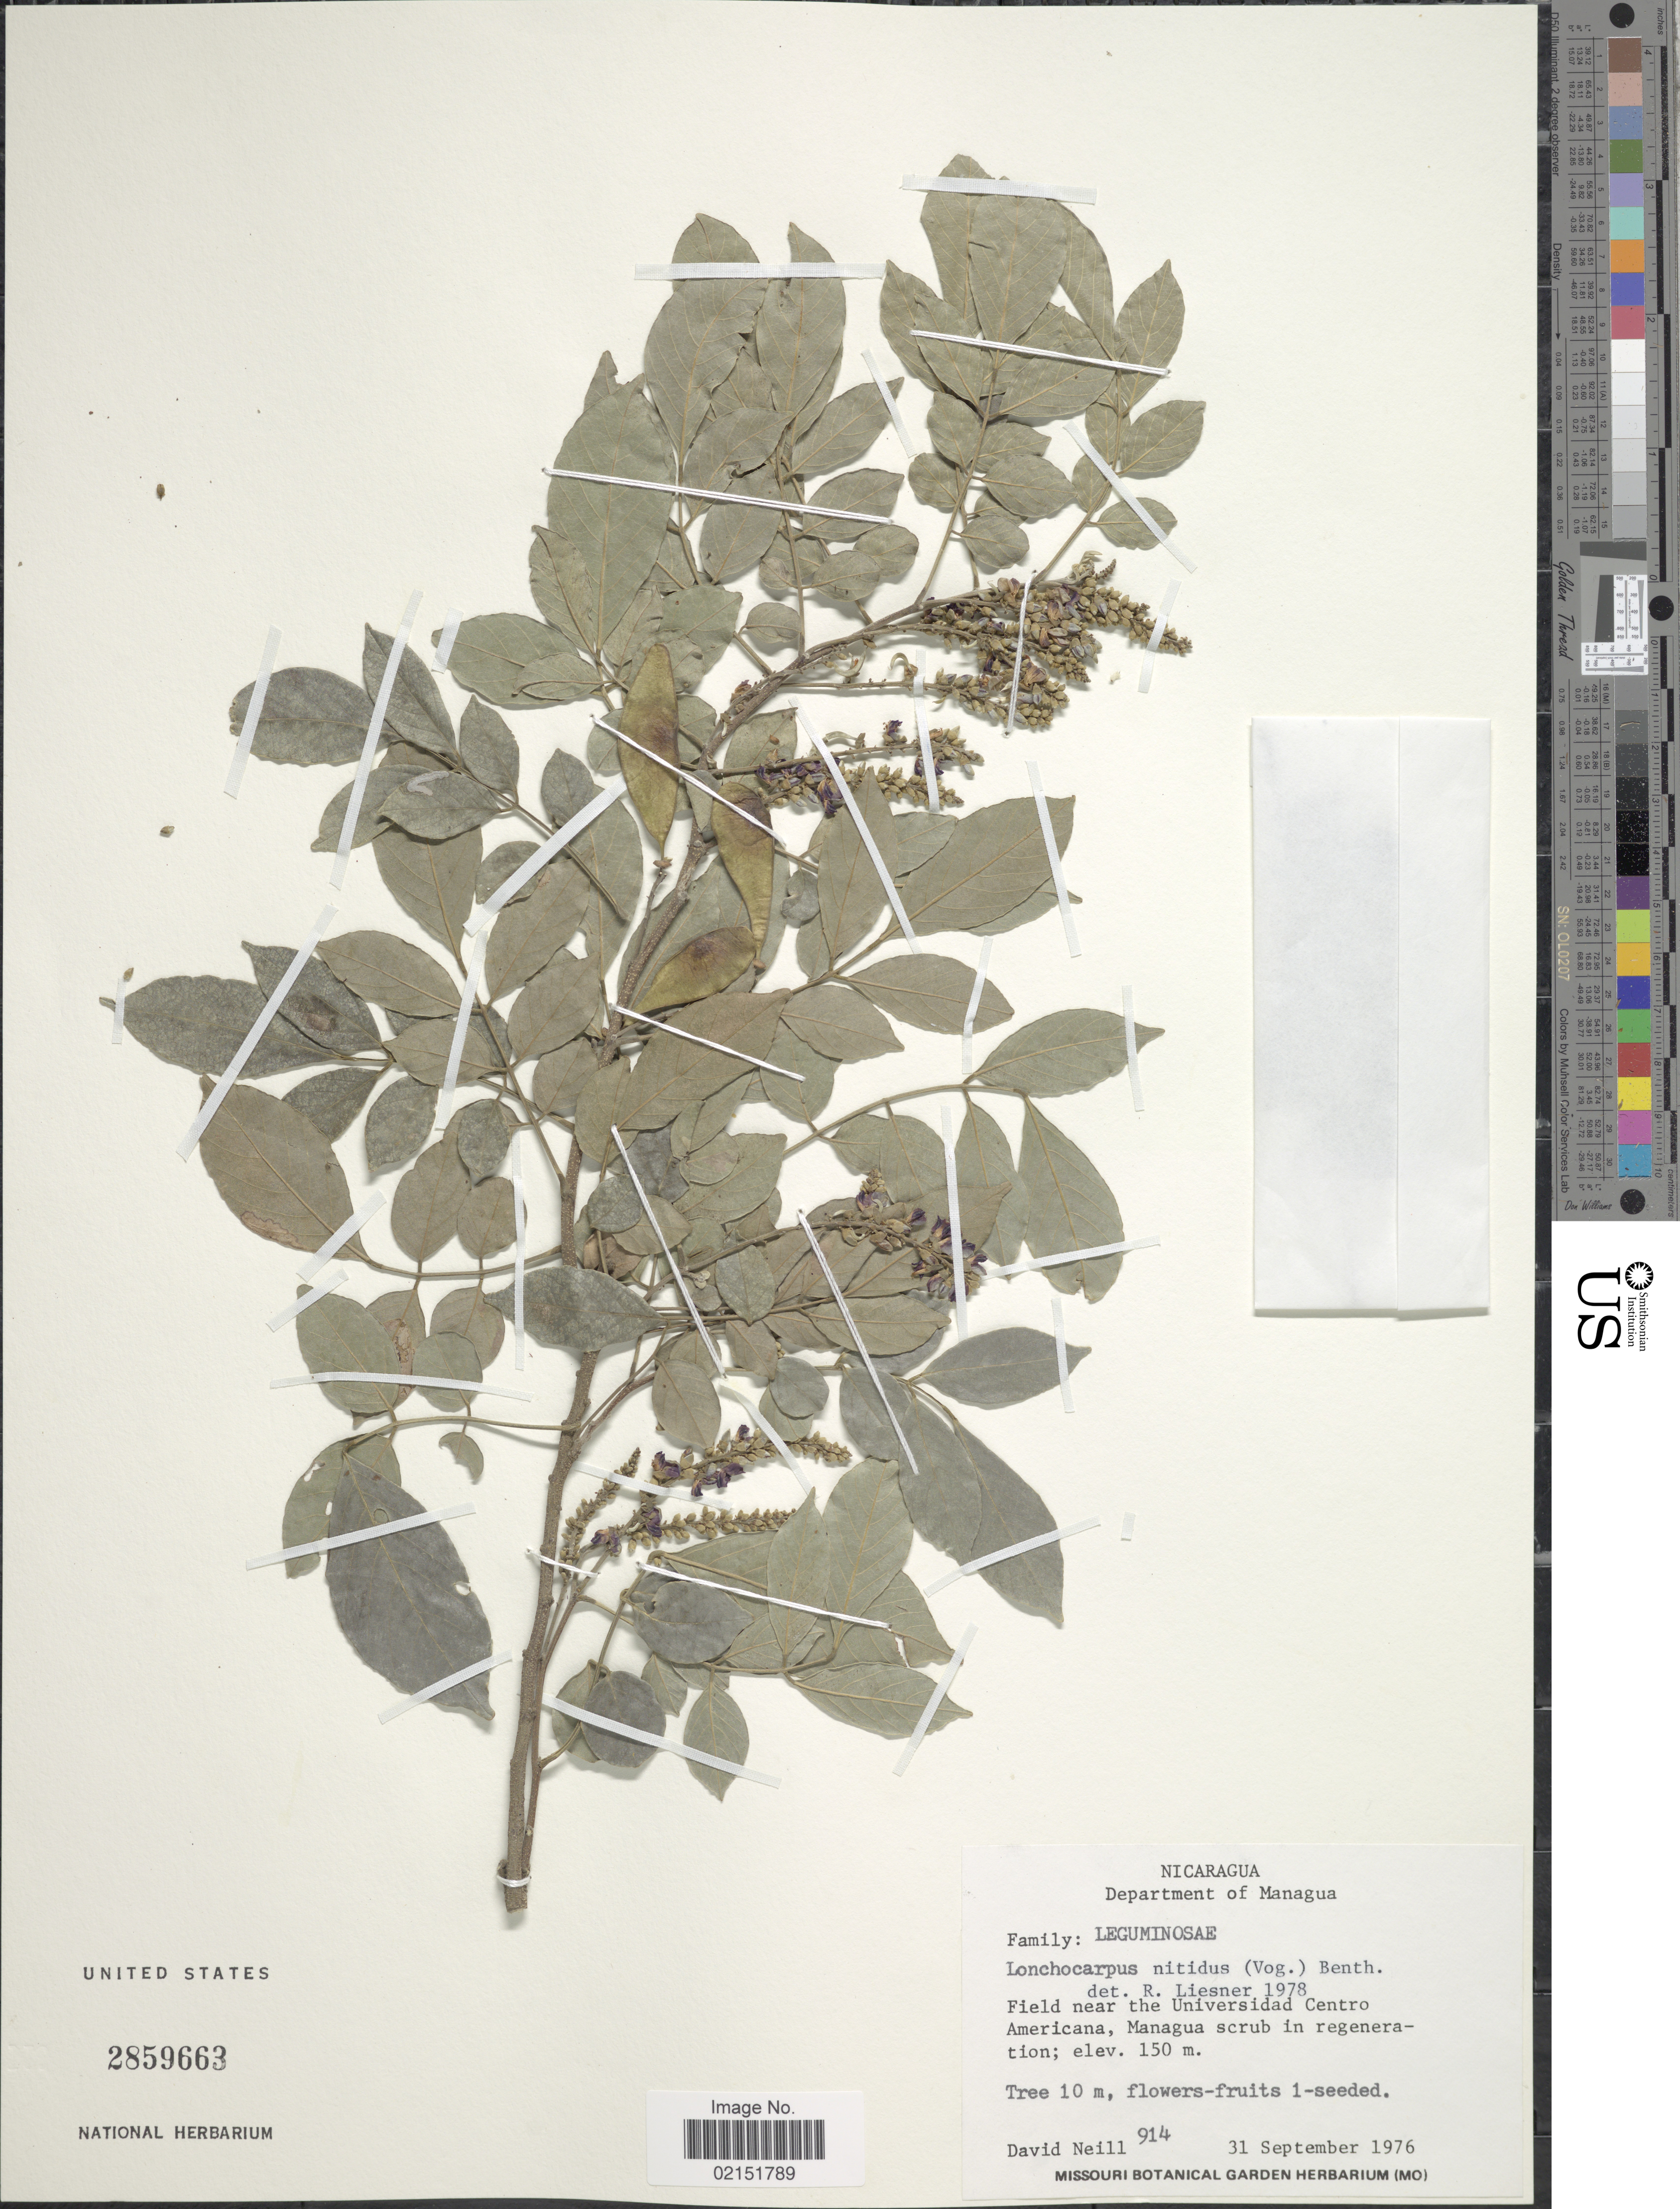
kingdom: Plantae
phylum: Tracheophyta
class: Magnoliopsida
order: Fabales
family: Fabaceae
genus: Lonchocarpus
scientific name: Lonchocarpus nitidus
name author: (Vogel) Benth.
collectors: D. Neill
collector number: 914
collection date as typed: Transcribed d/m/y: 31/9/1976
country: Nicaragua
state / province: Managua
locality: Field near the Universidad Centro Americana, Managua scrub in regeneration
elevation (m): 150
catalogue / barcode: US 2859663